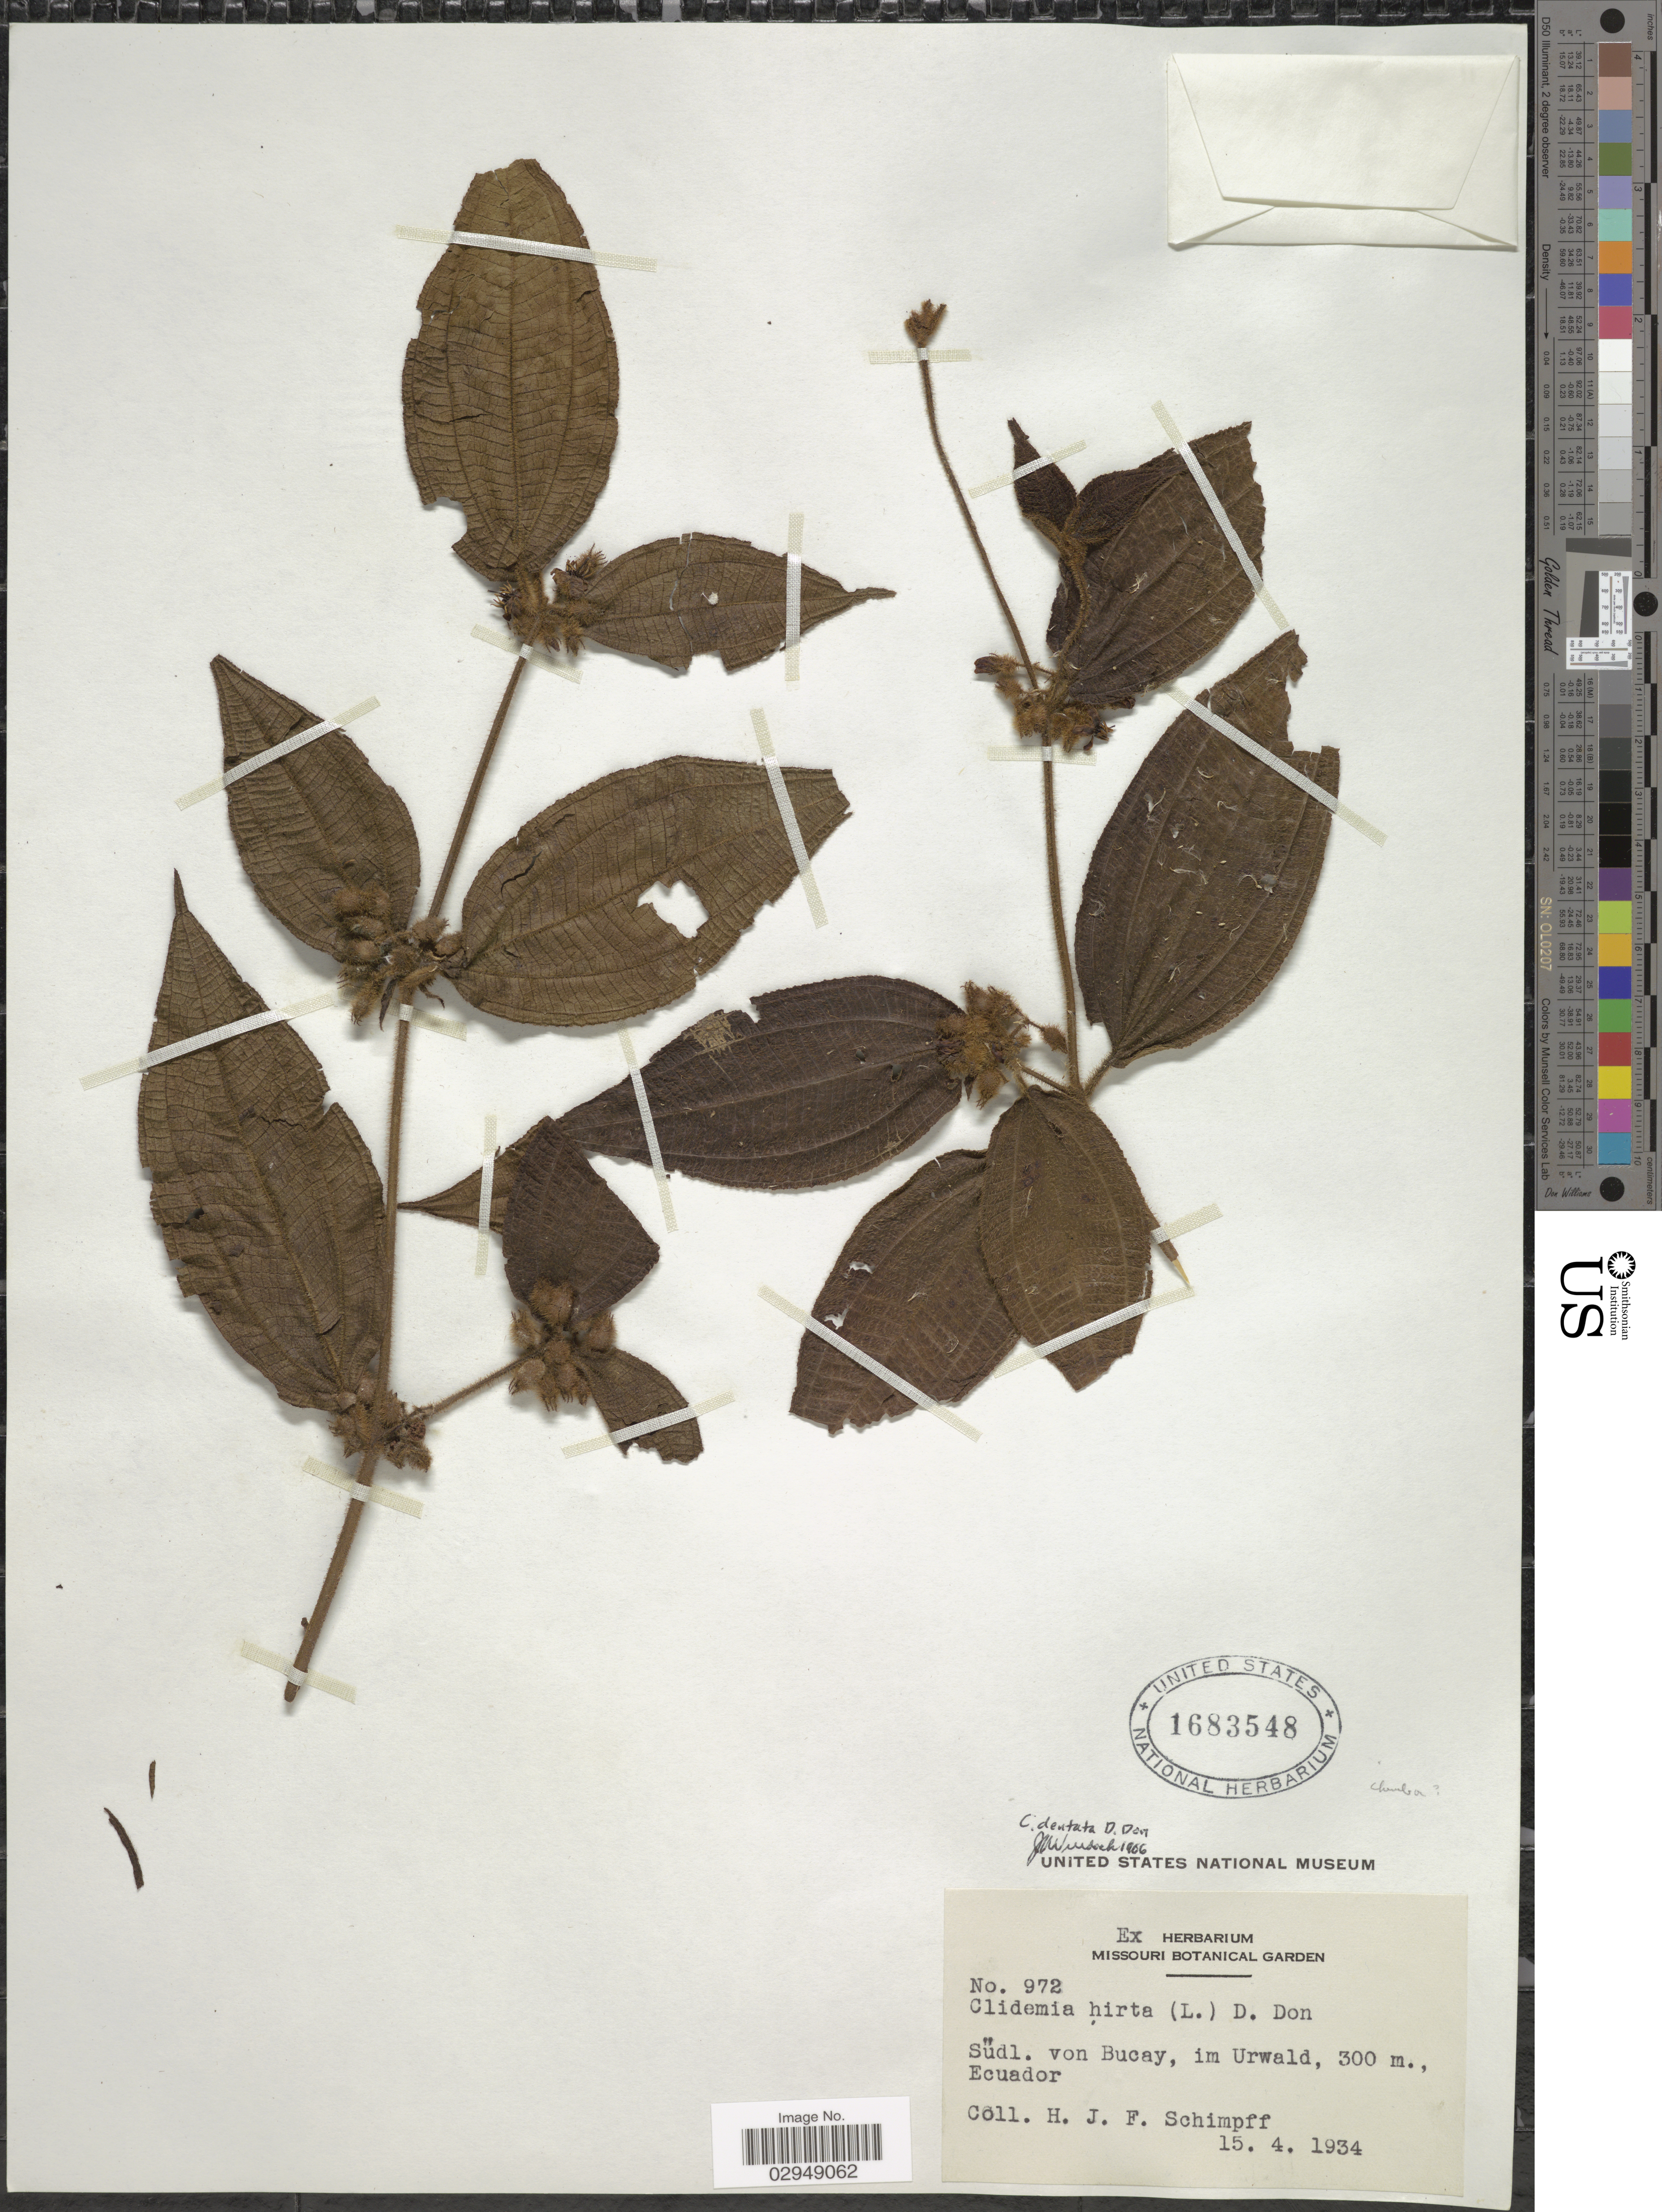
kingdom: Plantae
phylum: Tracheophyta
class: Magnoliopsida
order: Myrtales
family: Melastomataceae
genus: Clidemia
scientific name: Clidemia dentata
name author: D. Don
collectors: H. Schimpff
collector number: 972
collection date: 1934-04-15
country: Ecuador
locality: Südl. von Bucay.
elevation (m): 300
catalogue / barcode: US 1683548